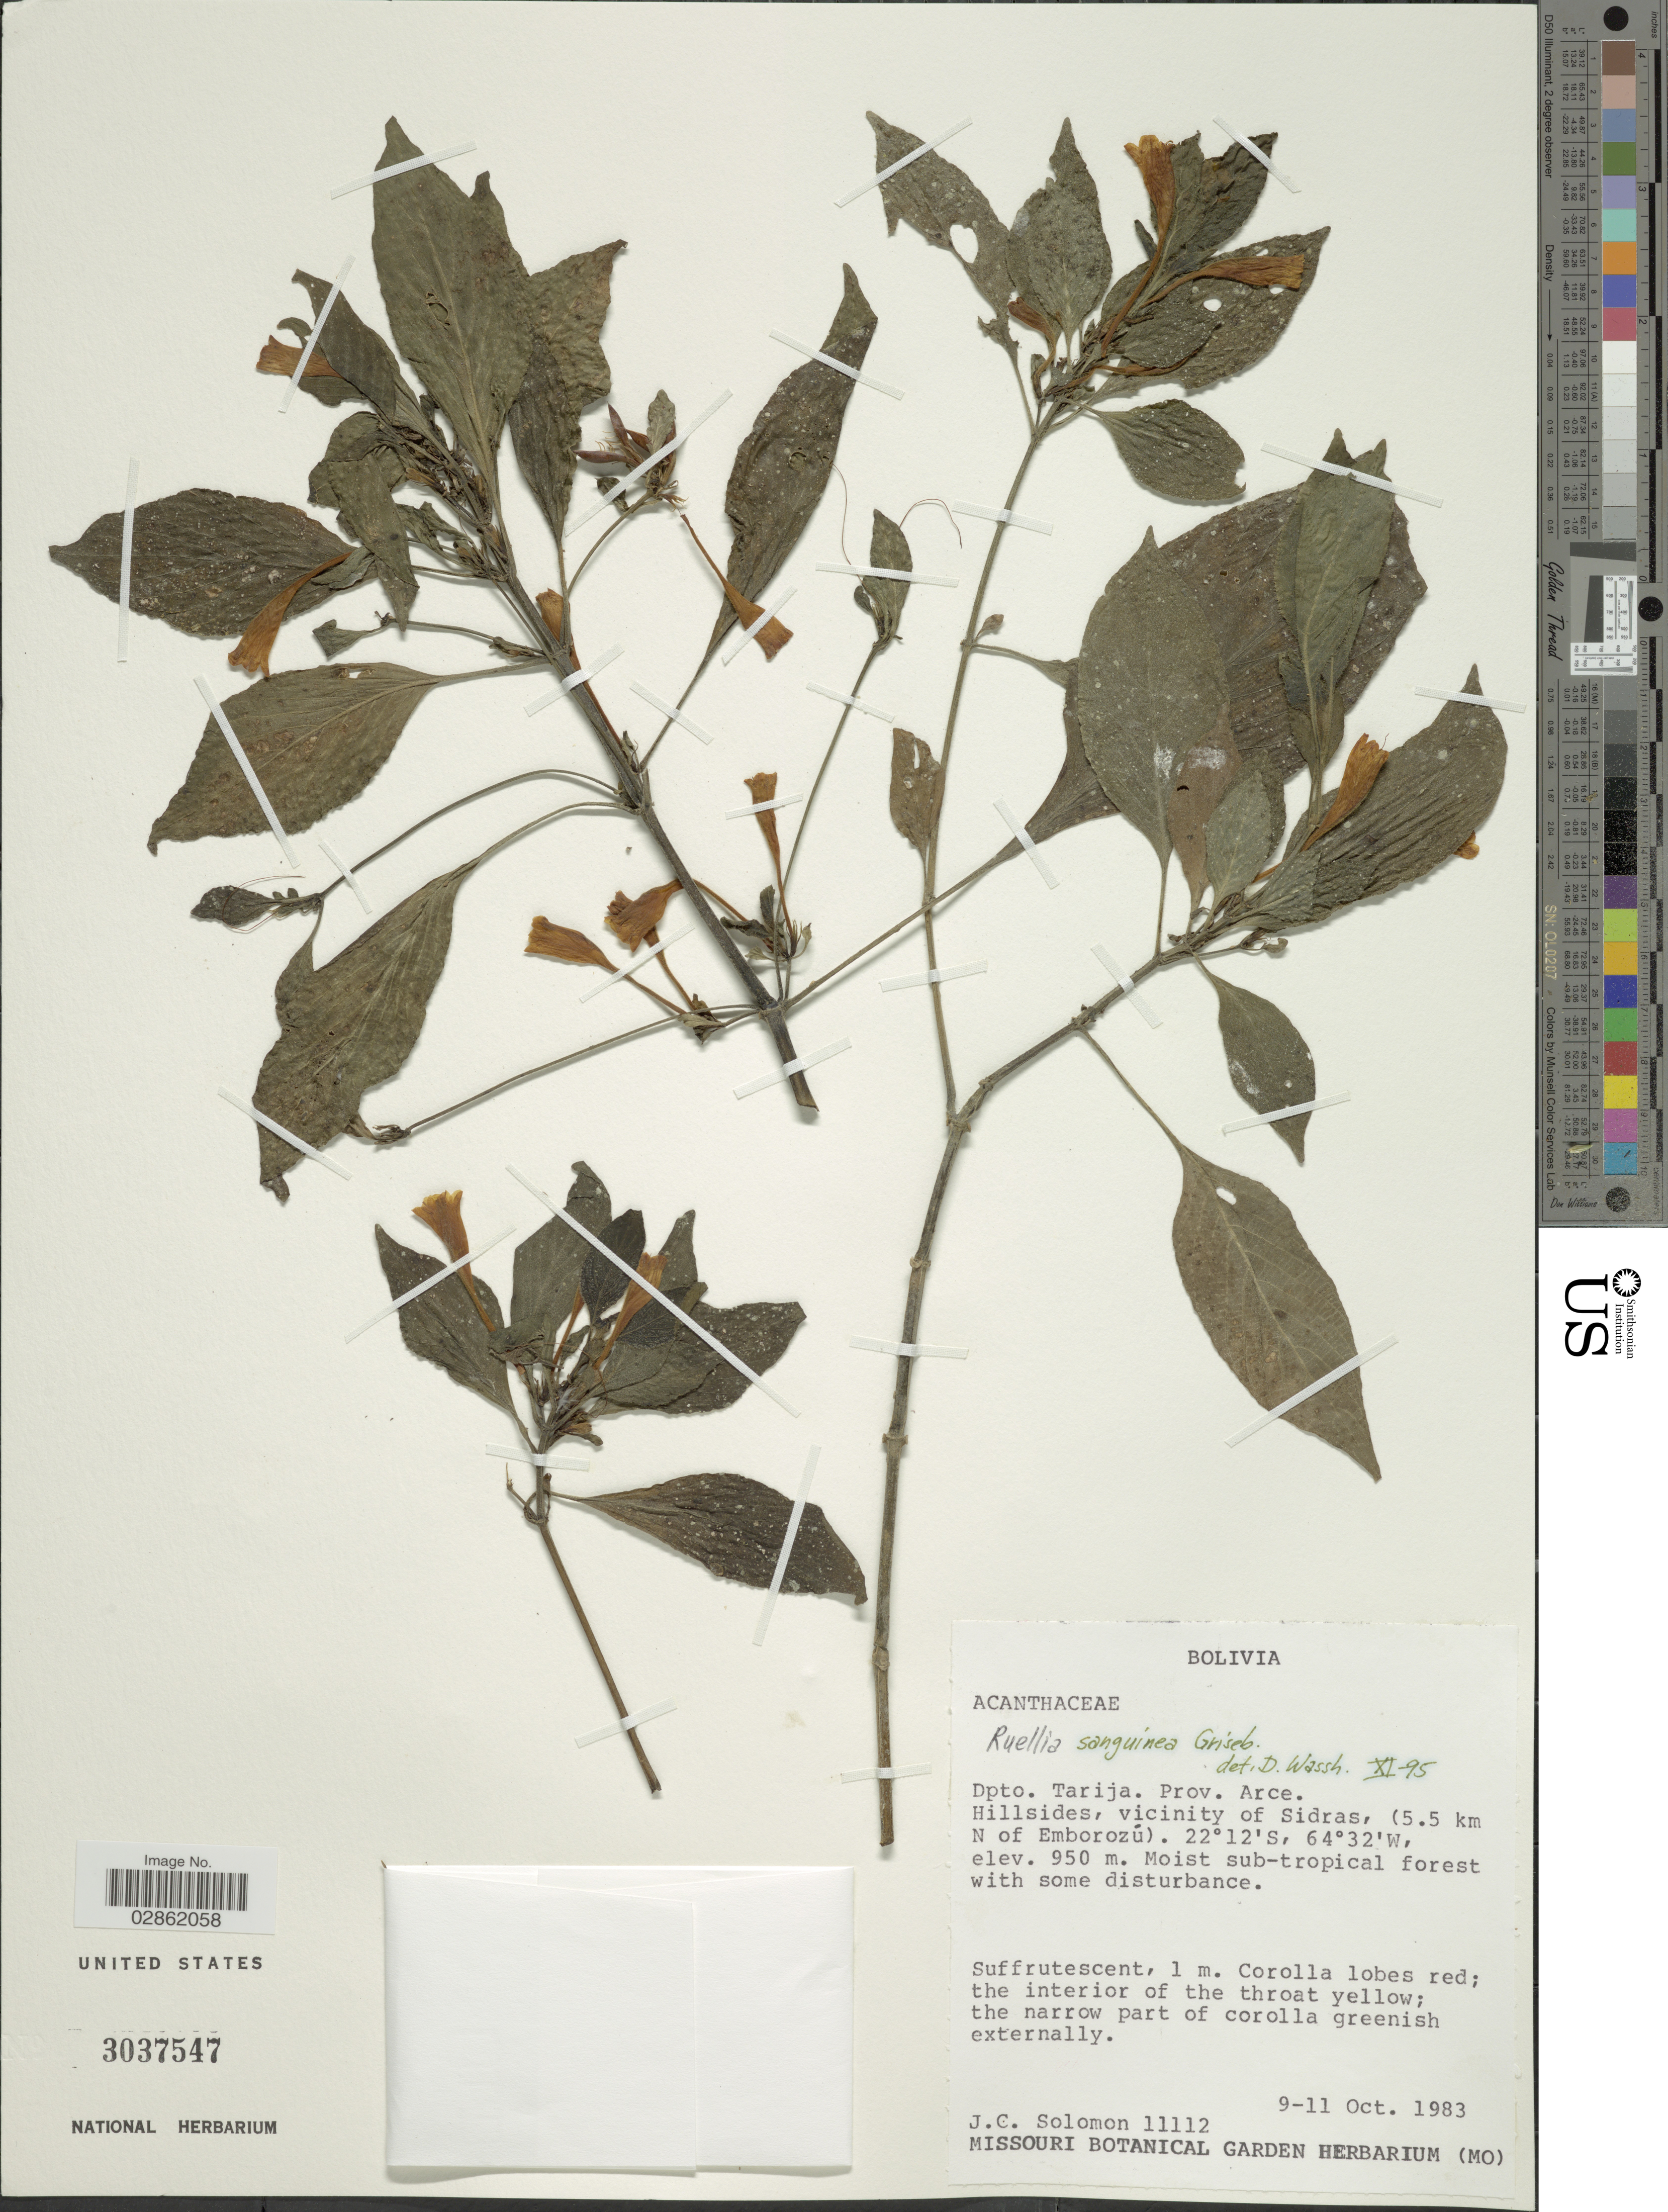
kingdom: Plantae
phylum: Tracheophyta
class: Magnoliopsida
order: Lamiales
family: Acanthaceae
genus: Ruellia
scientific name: Ruellia sanguinea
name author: Griseb.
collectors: J. C. Solomon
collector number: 11112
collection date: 1983-10-09/1983-10-11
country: Bolivia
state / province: Tarija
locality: Dpto. Tarija, Prov. Arce, Hillsides, vicinity of Sidras, (5.5 km N of Emborozú).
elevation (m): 950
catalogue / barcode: US 3037547